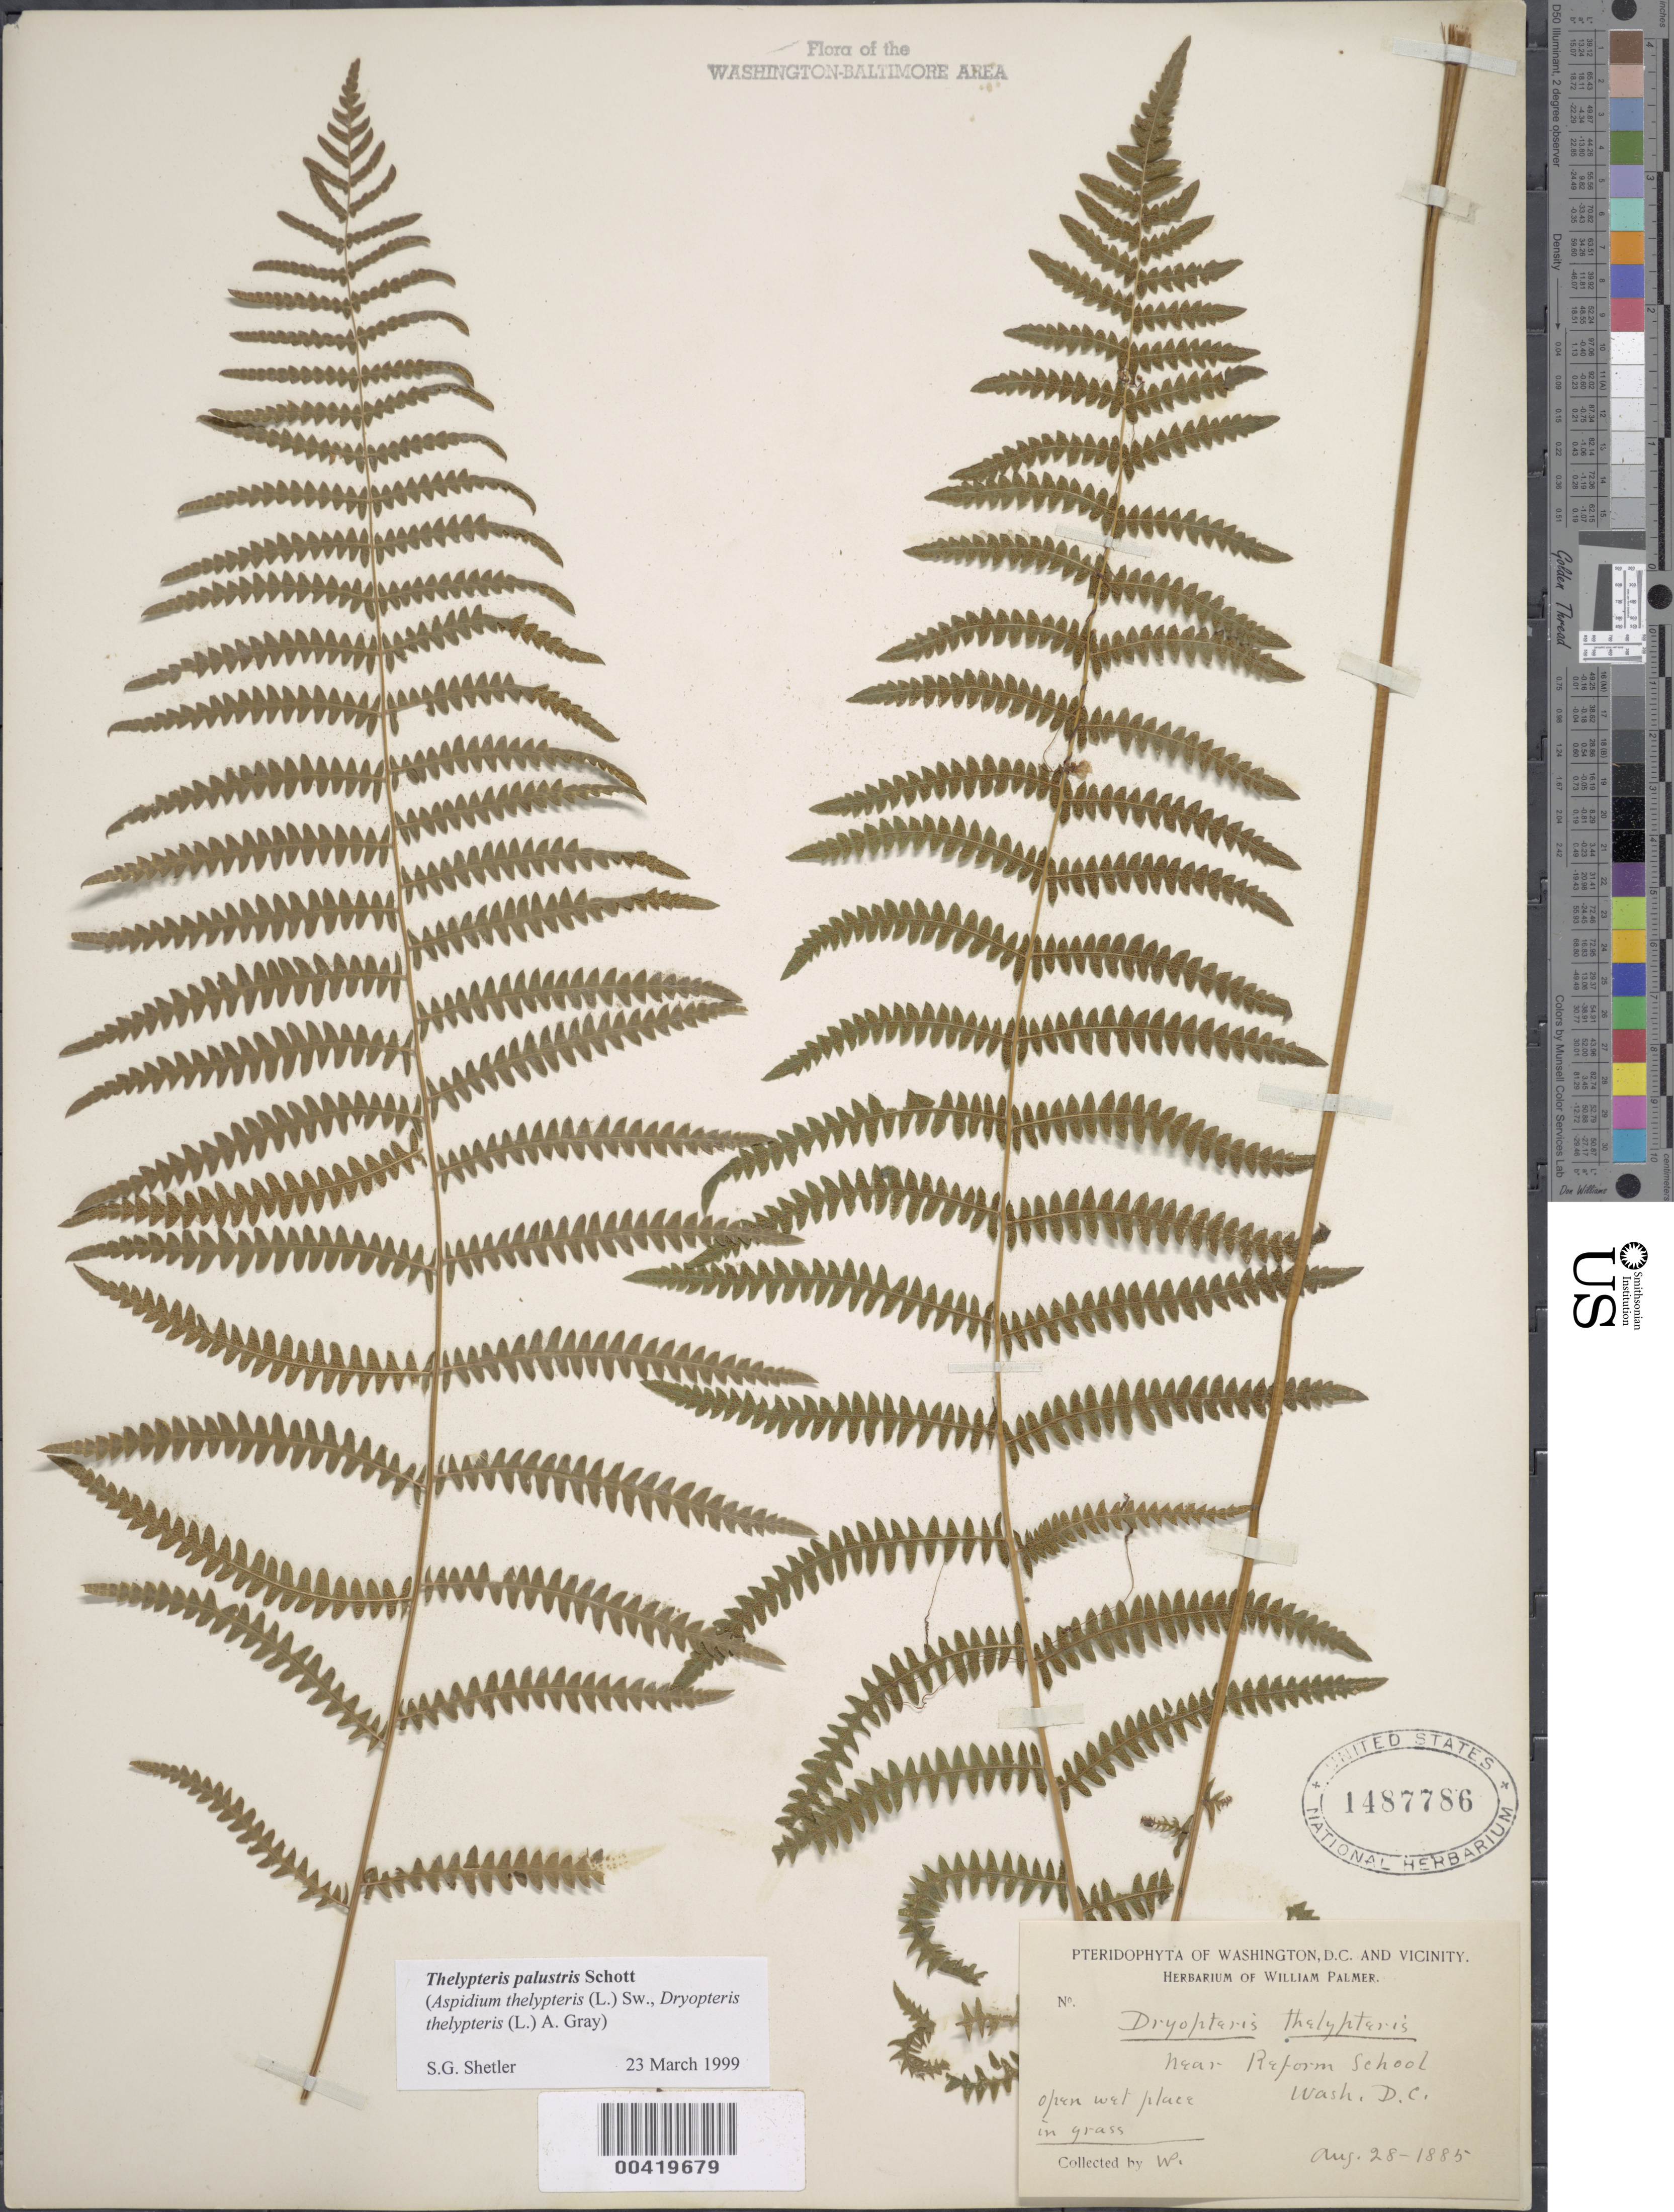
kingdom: Plantae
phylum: Tracheophyta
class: Polypodiopsida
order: Polypodiales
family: Thelypteridaceae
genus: Thelypteris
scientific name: Thelypteris palustris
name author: (Salisb.) Schott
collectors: W. Palmer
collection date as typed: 28 Aug 1885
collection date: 1885-08-28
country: United States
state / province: District of Columbia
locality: Near Reform School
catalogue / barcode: US 1487786